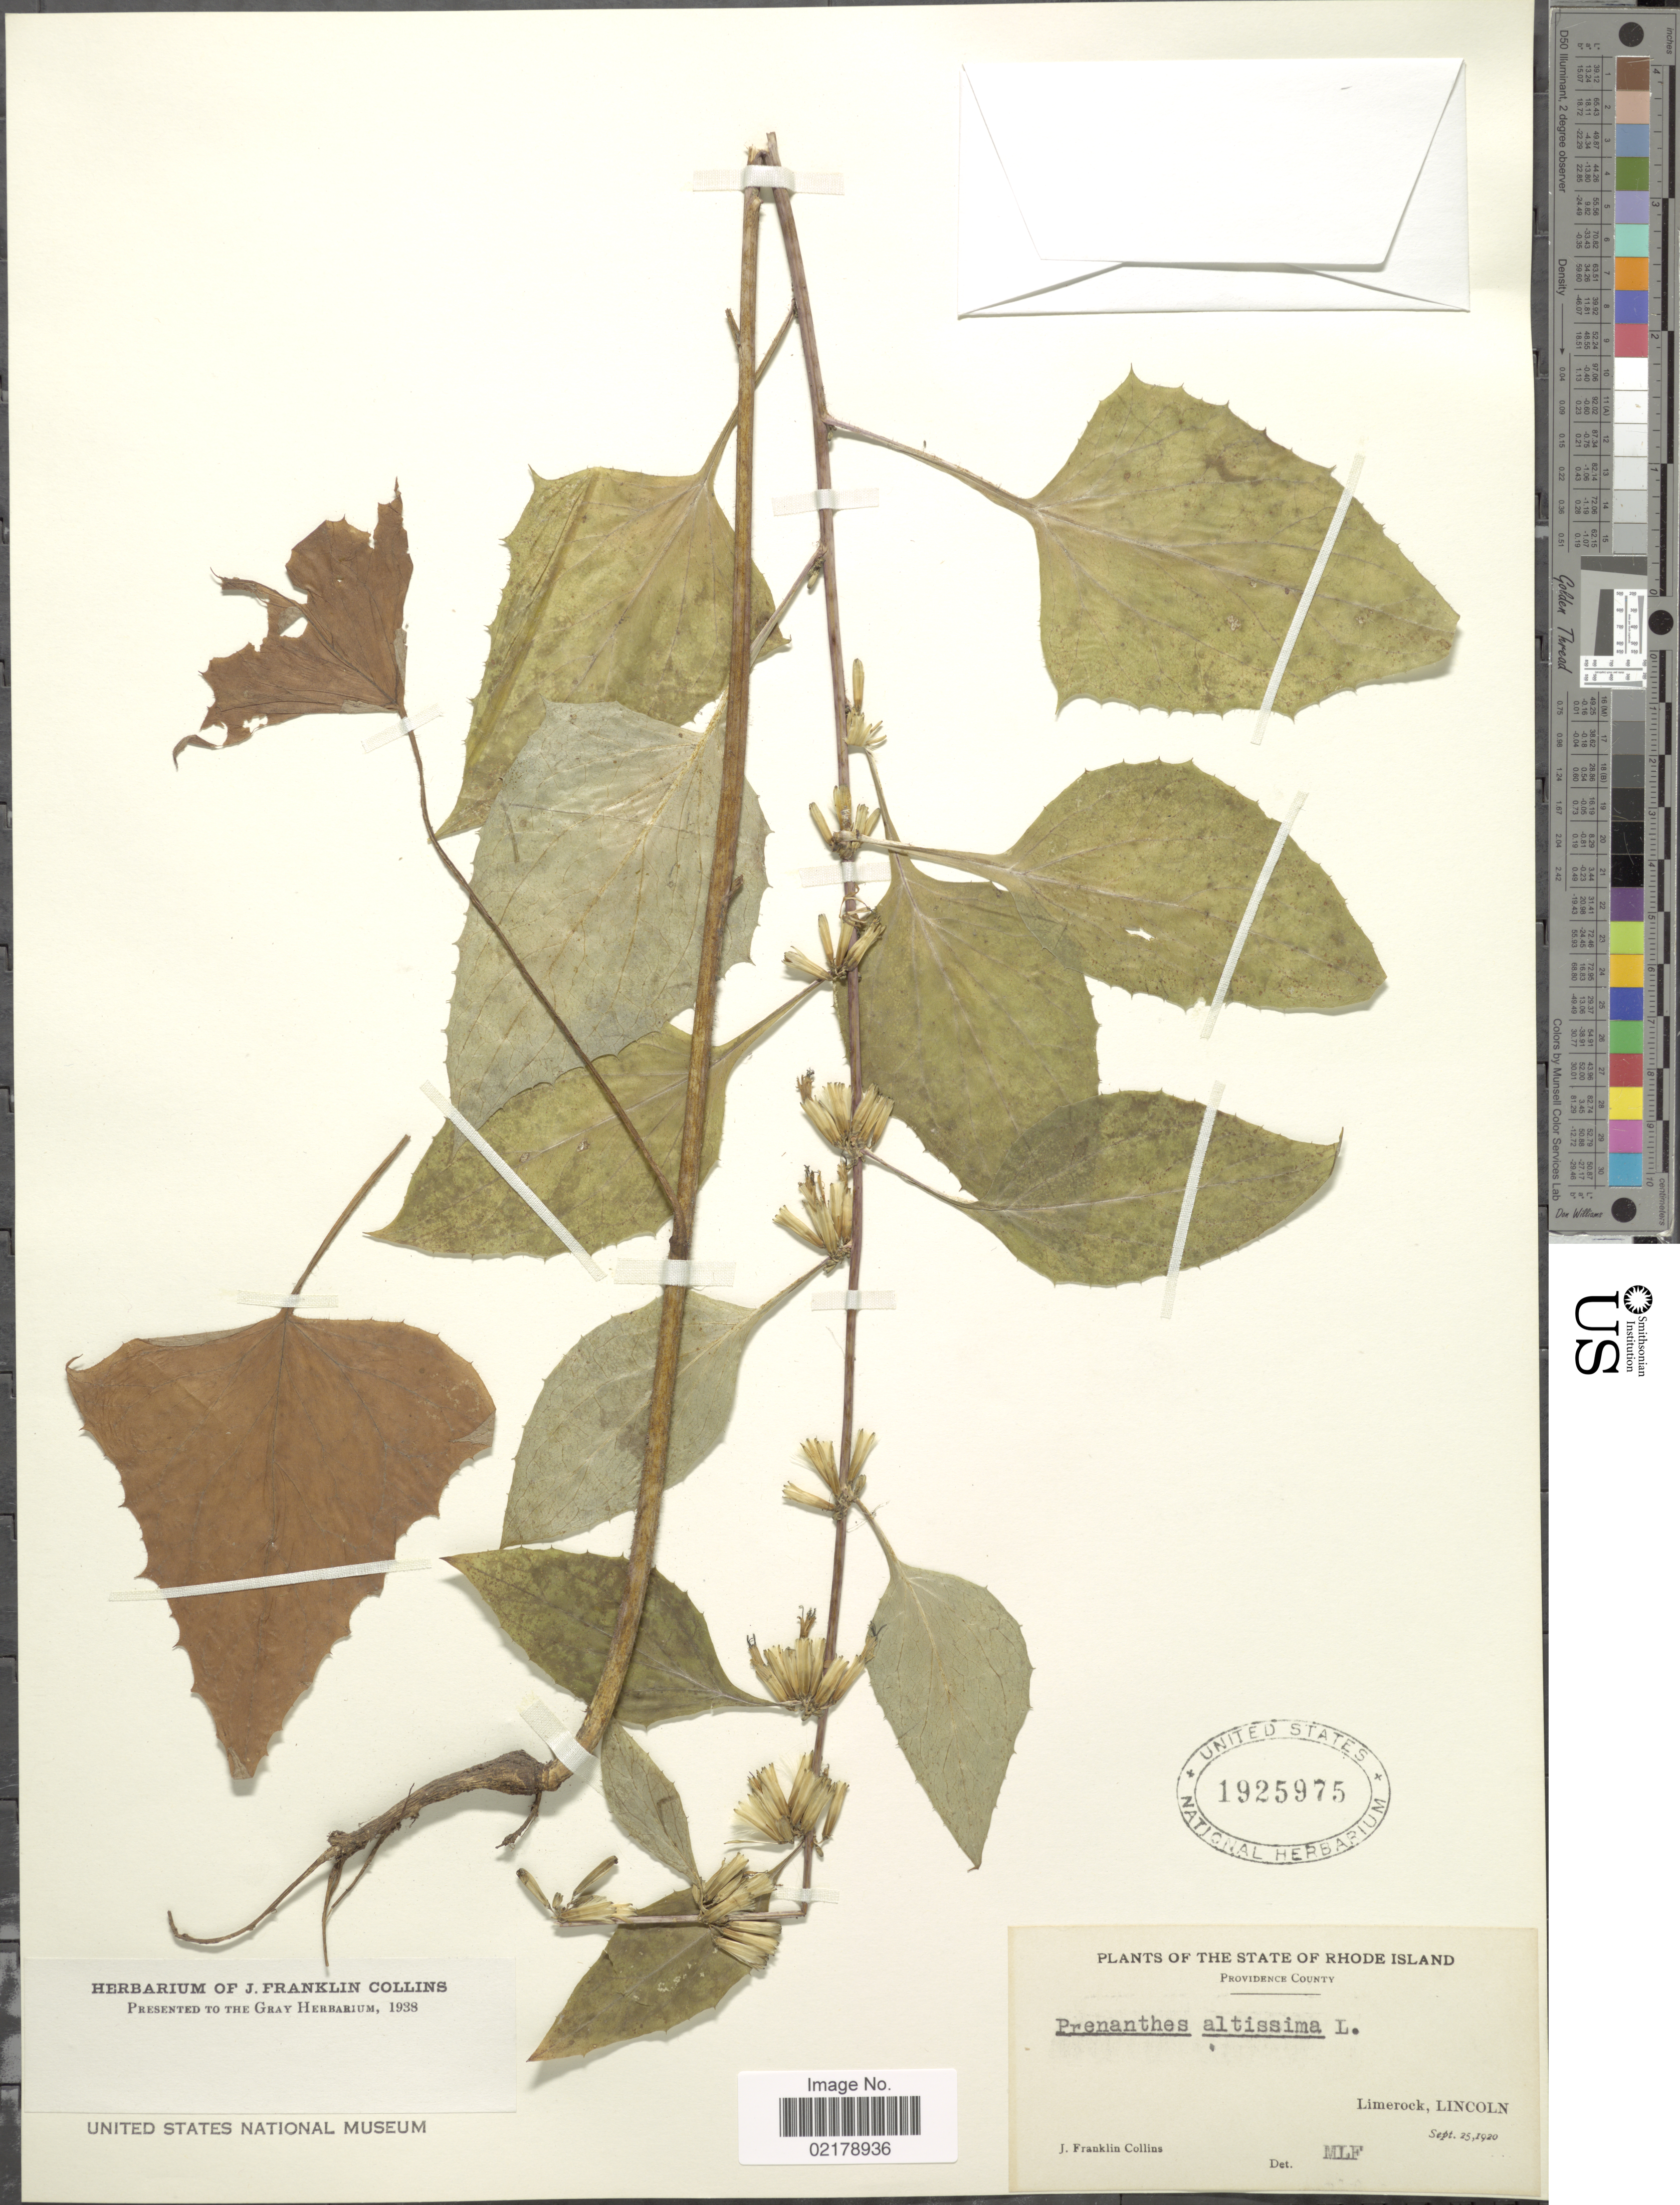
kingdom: Plantae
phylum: Tracheophyta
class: Magnoliopsida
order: Asterales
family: Asteraceae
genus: Nabalus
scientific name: Nabalus altissimus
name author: (L.) Hook.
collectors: J. Collins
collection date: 1920-09-25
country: United States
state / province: Rhode Island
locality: Limerock, Lincoln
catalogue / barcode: US 1925975